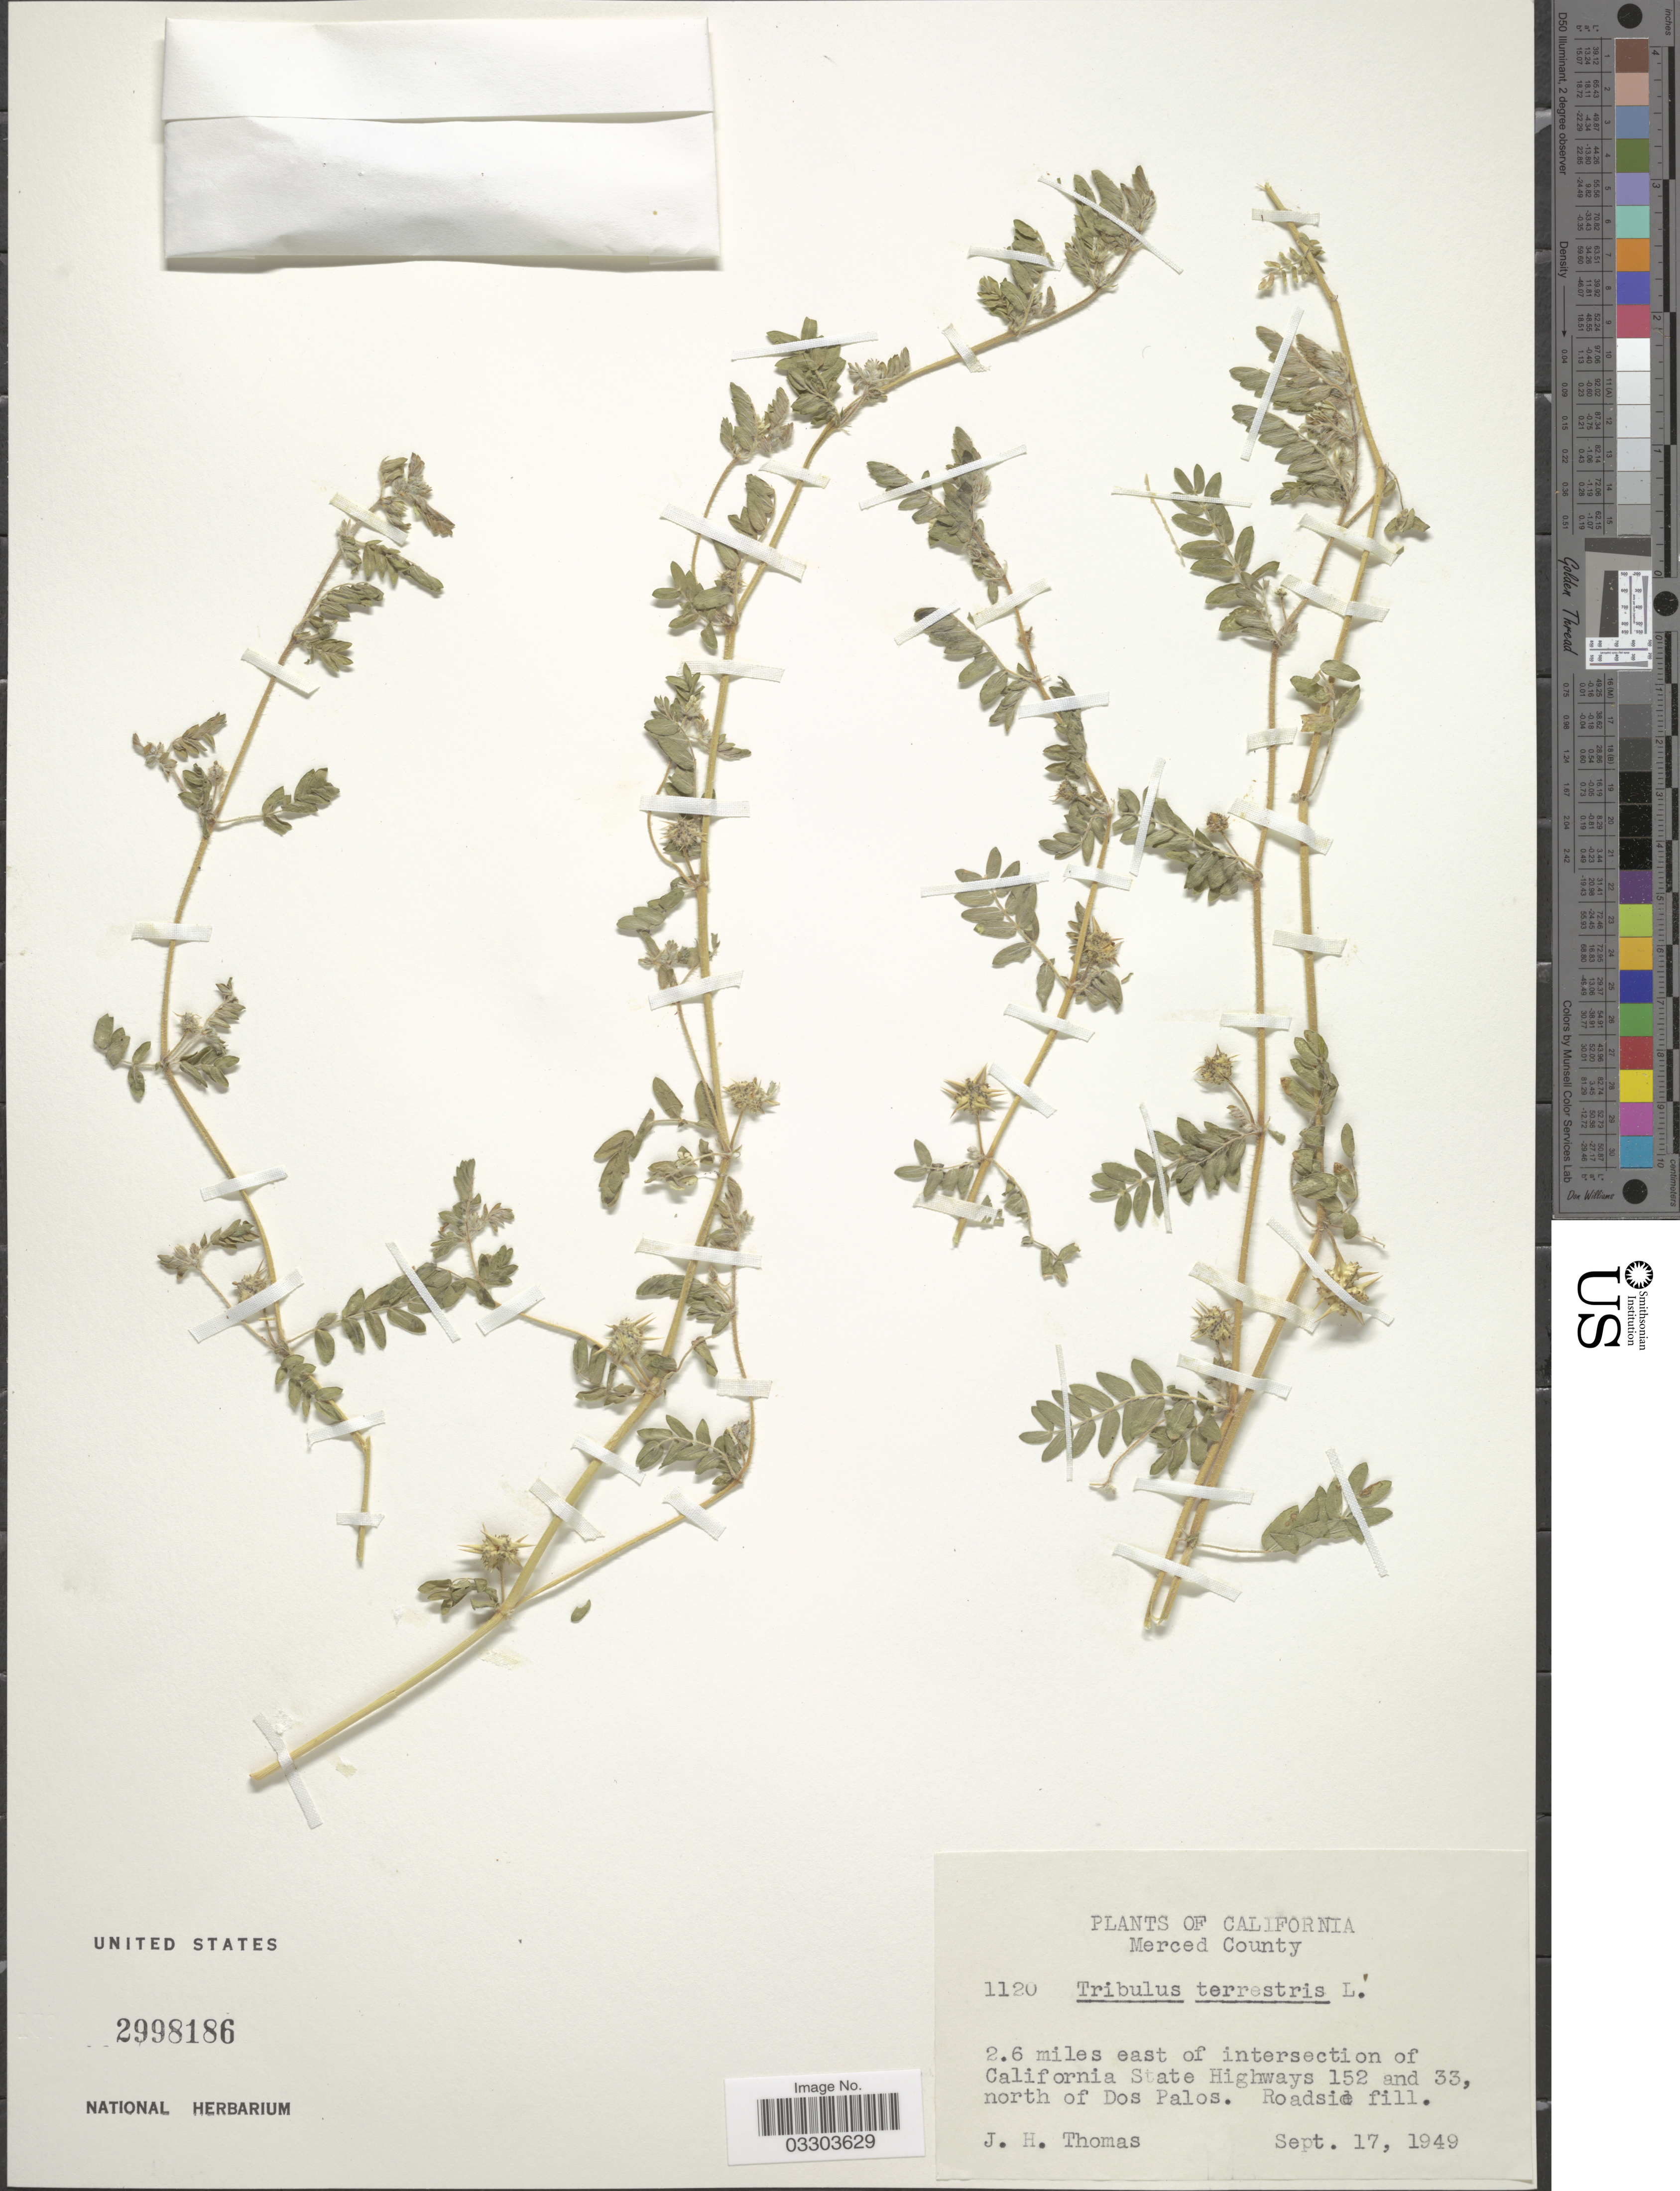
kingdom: Plantae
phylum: Tracheophyta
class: Magnoliopsida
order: Zygophyllales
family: Zygophyllaceae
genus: Tribulus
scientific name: Tribulus terrestris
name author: L.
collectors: J. H. Thomas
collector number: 1120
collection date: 1949-09-17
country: United States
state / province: California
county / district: Merced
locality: Merced County. 2.6 miles east of intersection of California State Highways 152 and 33, north of Dos Palos.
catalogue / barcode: US 2998186